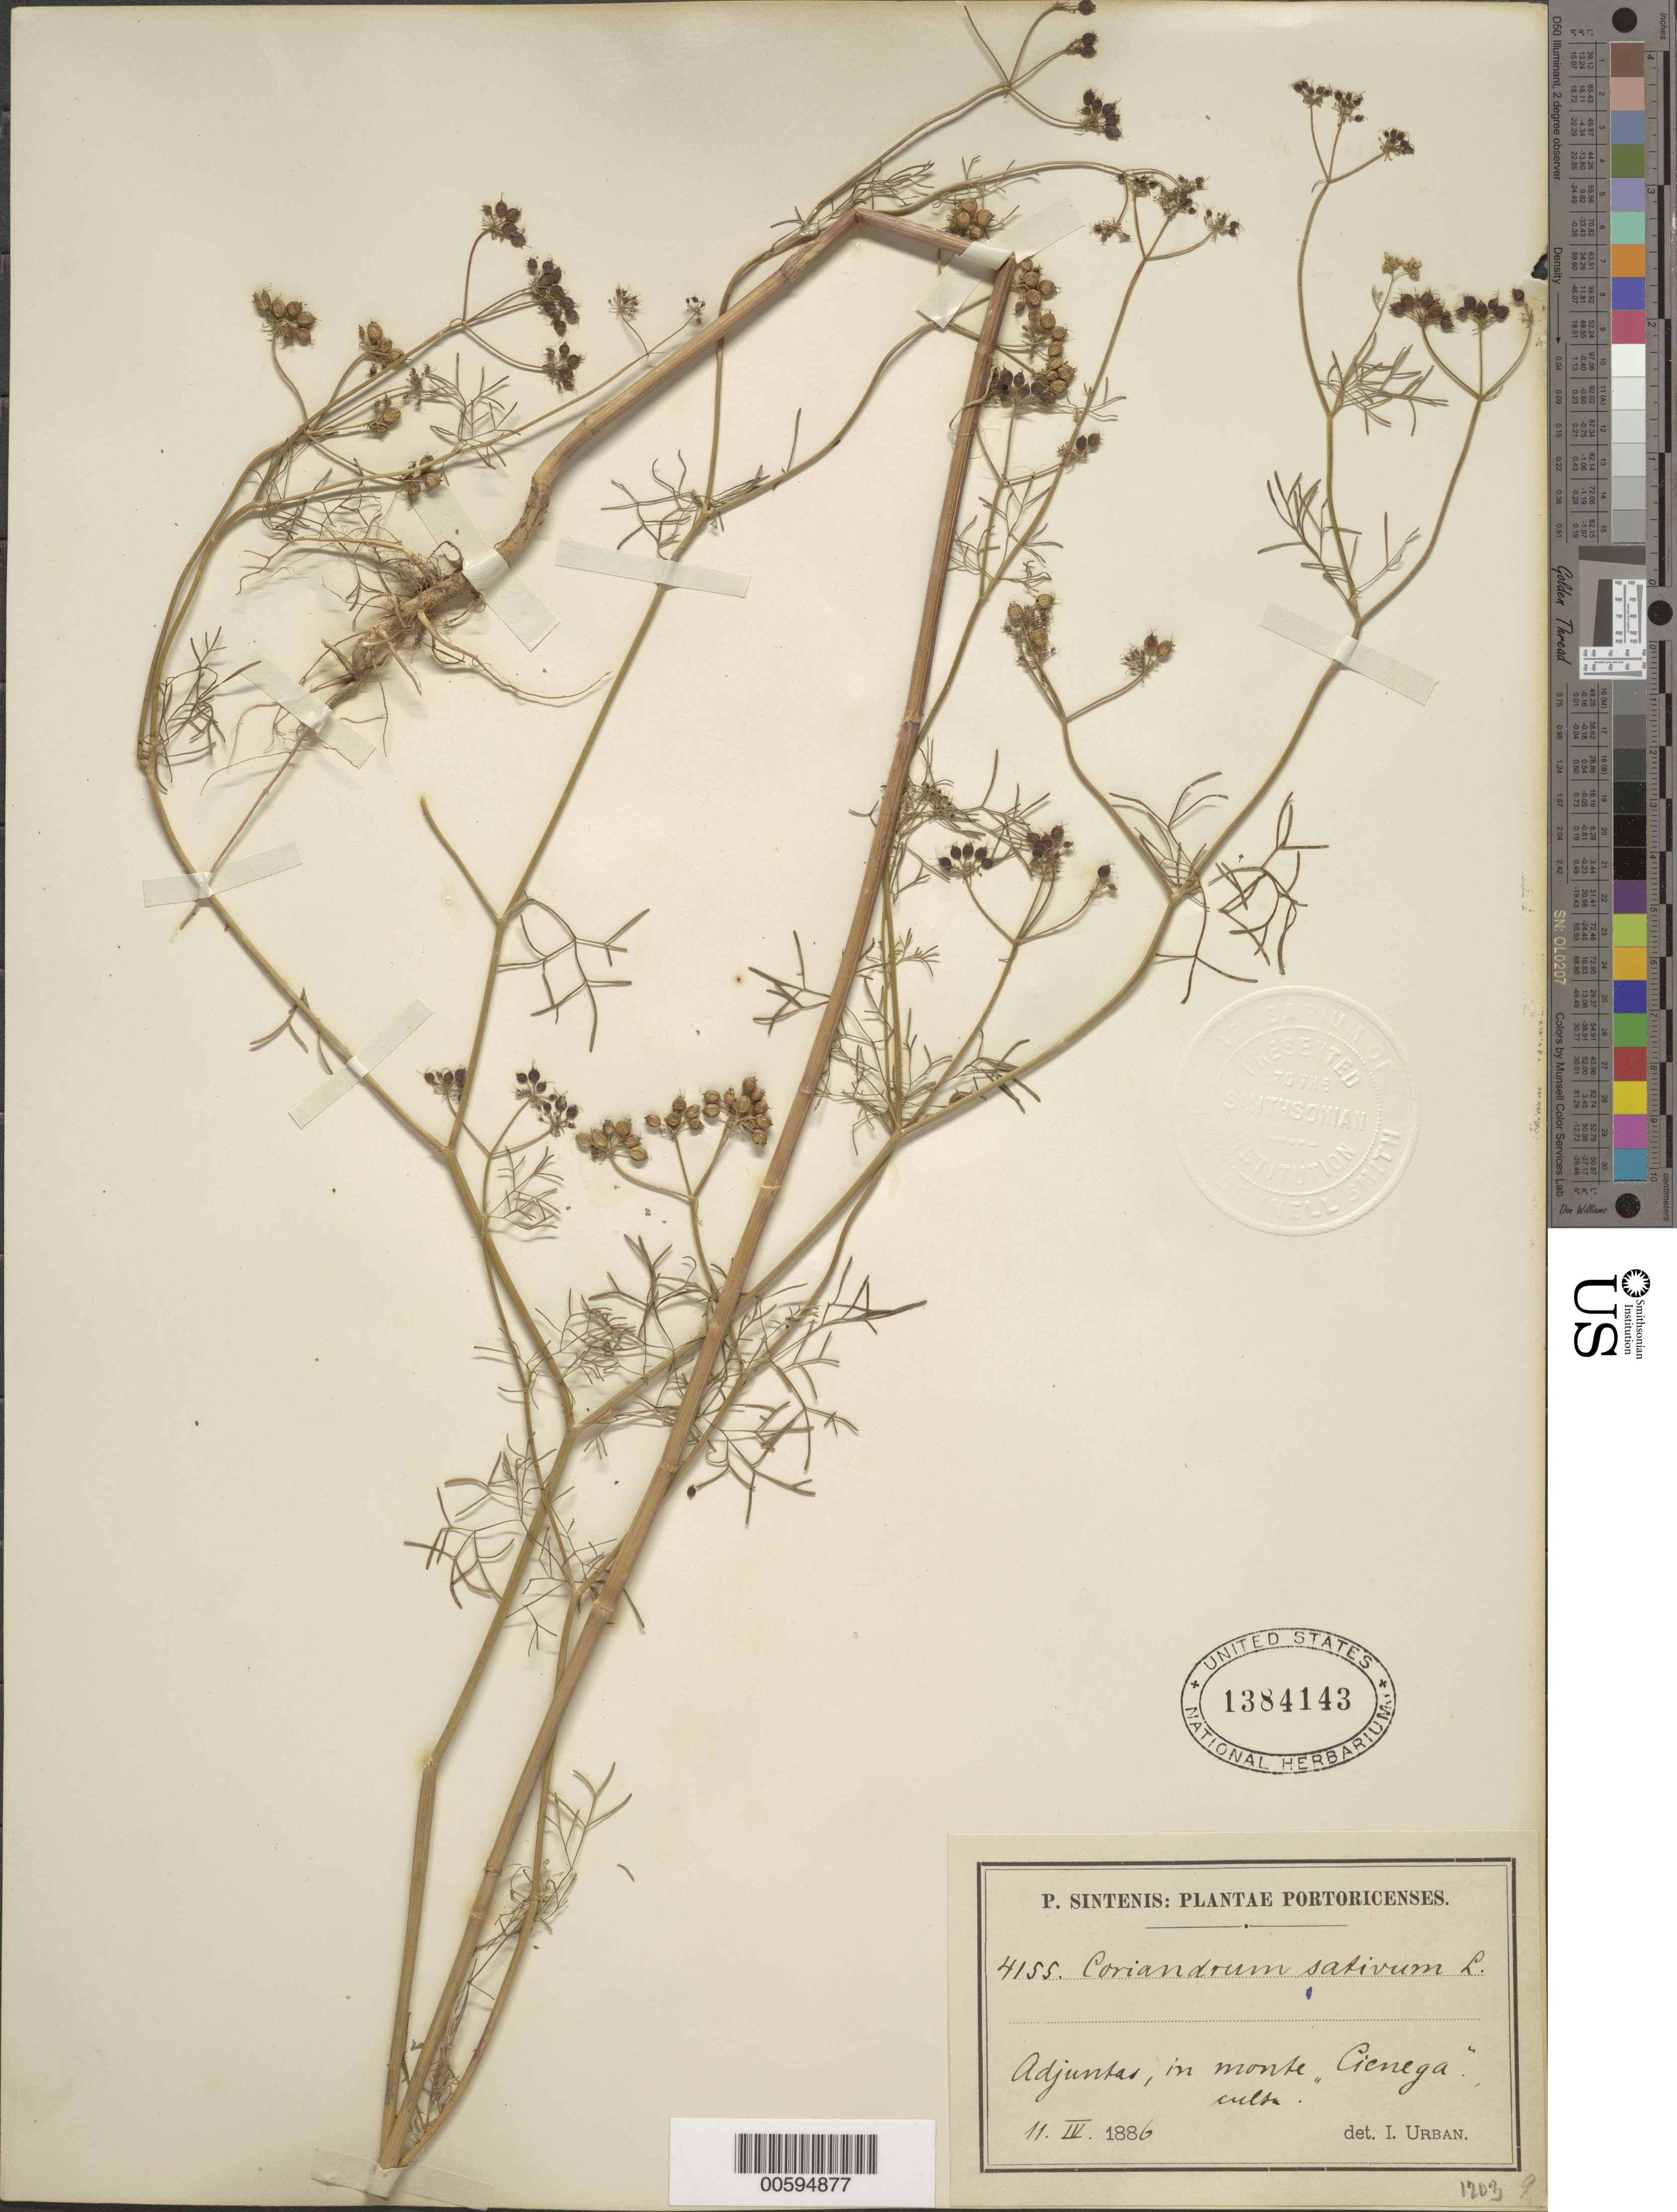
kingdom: Plantae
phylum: Tracheophyta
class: Magnoliopsida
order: Apiales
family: Apiaceae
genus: Coriandrum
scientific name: Coriandrum sativum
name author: L.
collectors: P. Sintenis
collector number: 4155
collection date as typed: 11 Apr 1886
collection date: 1886-04-11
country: Puerto Rico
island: Greater Antilles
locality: Adjuntas, in monte Cienega culta.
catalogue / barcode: US 1384143